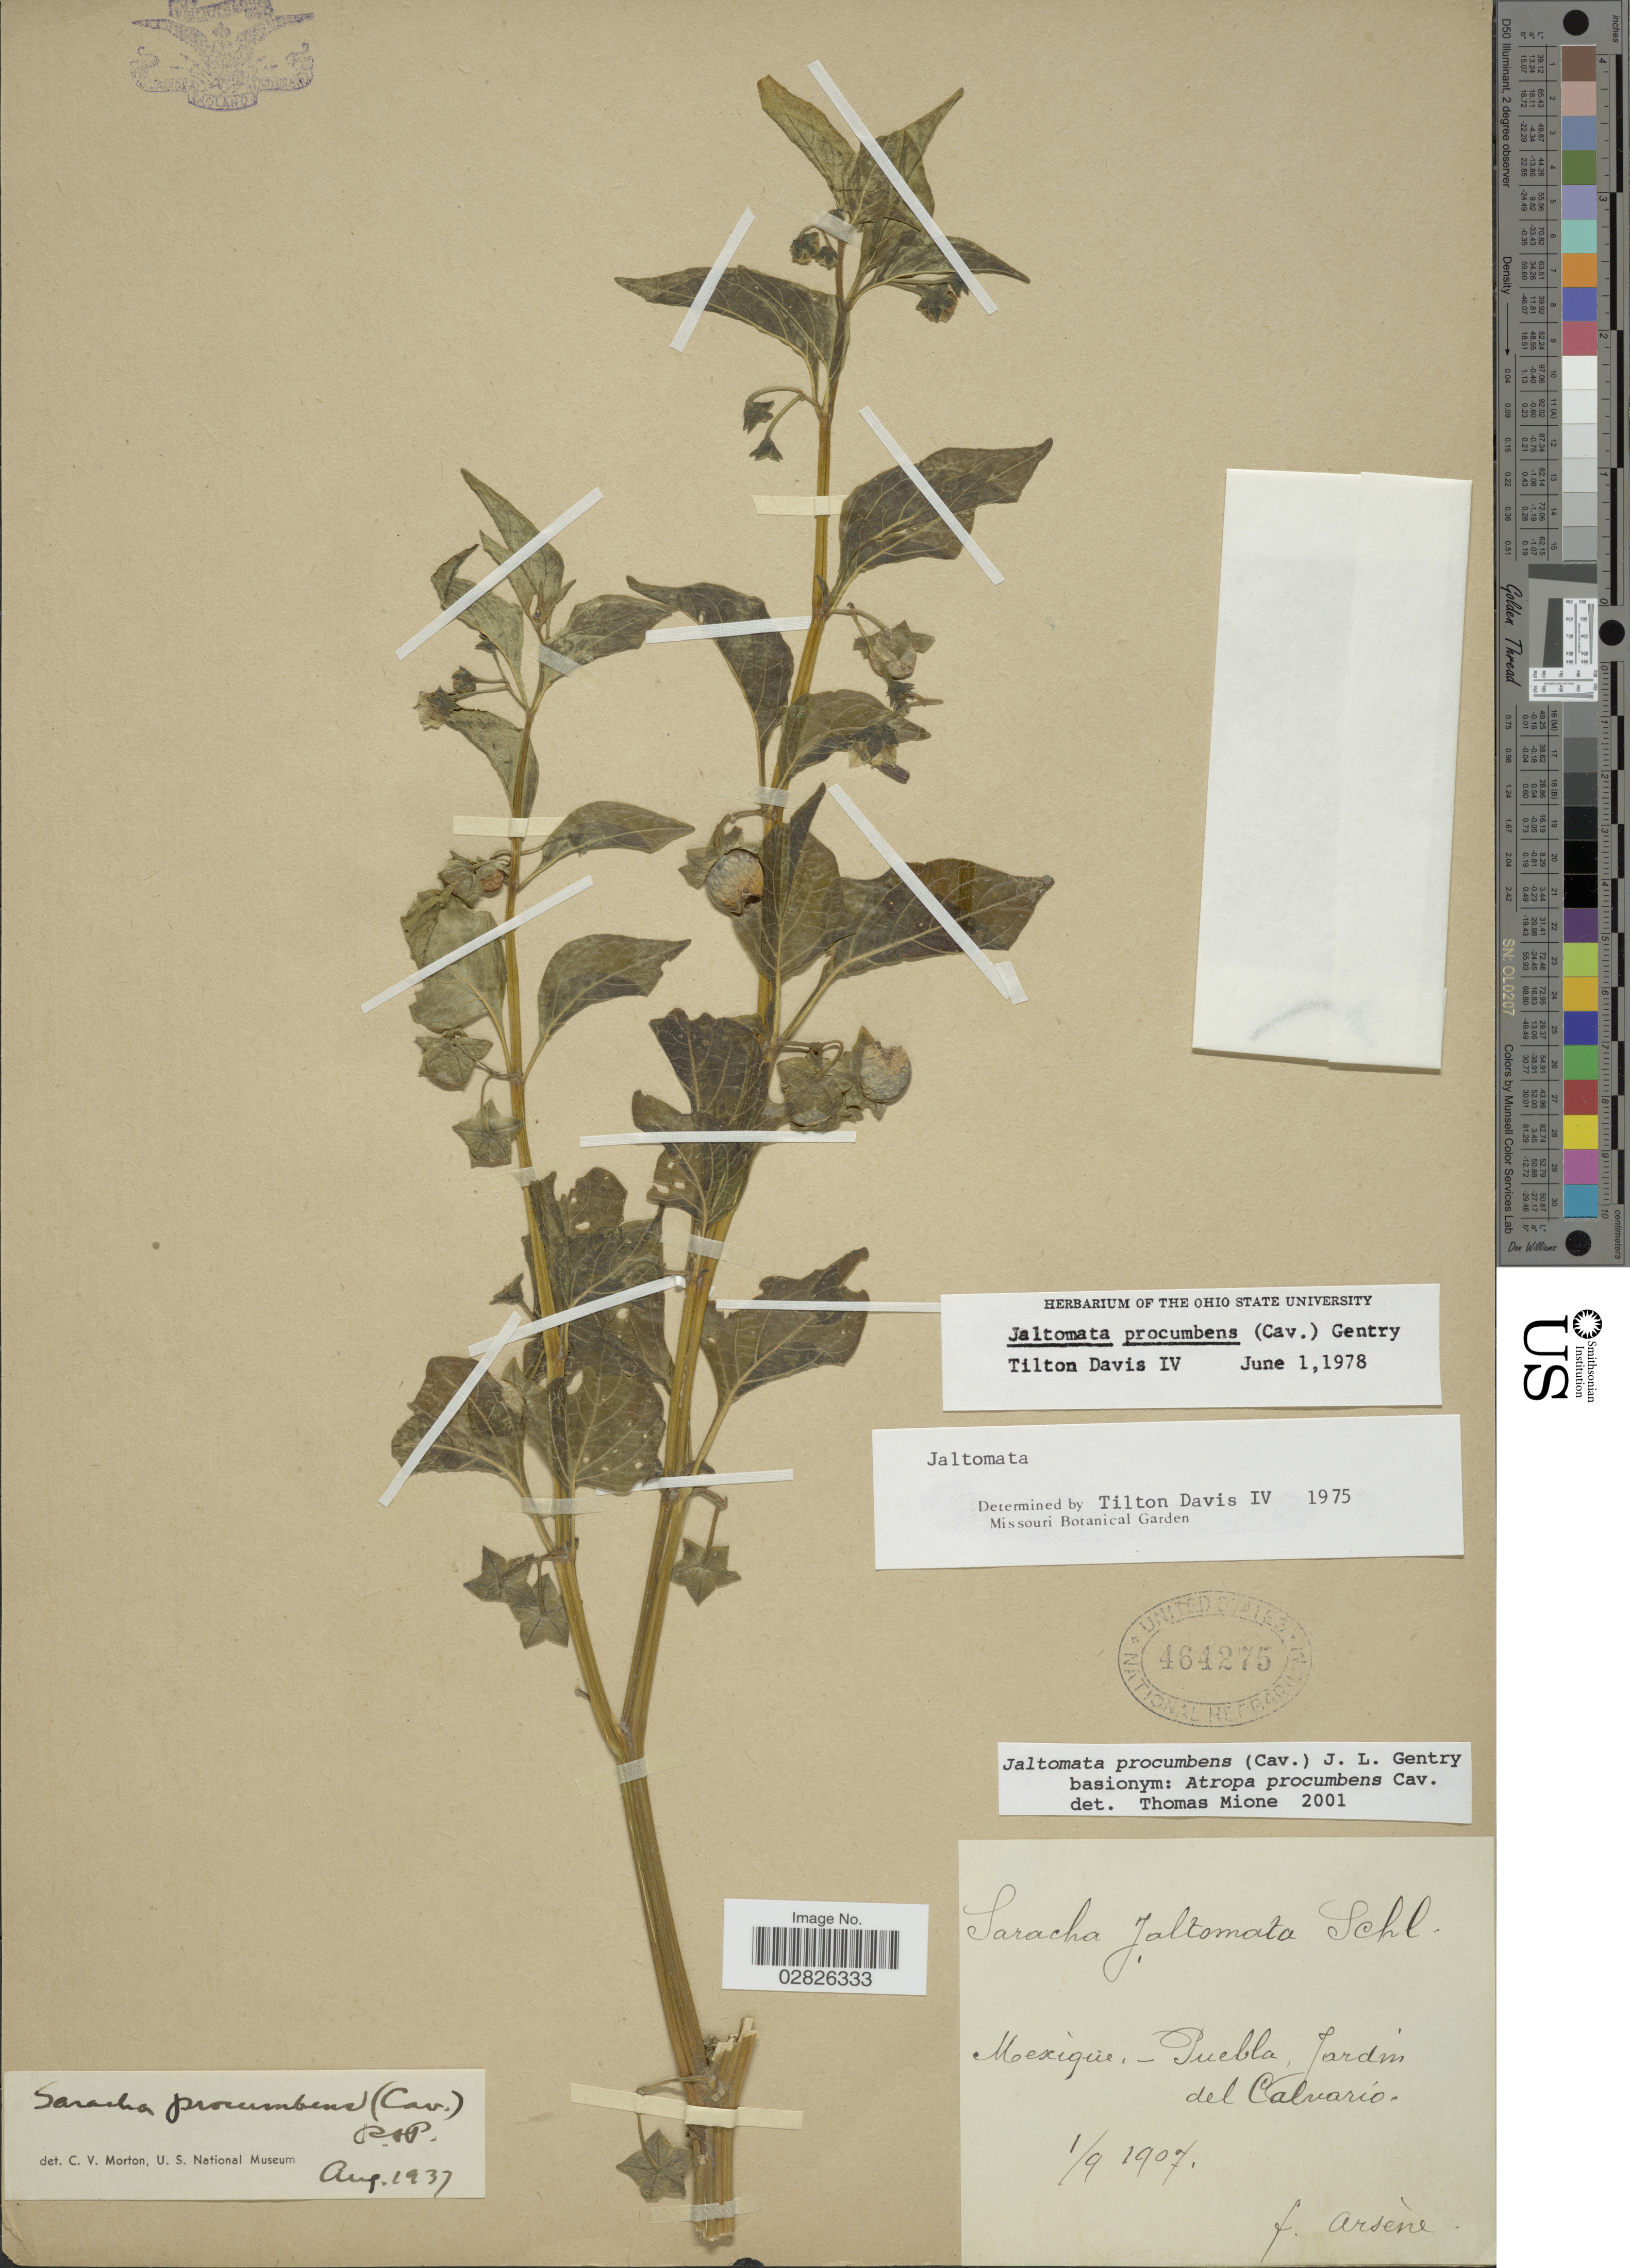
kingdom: Plantae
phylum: Tracheophyta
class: Magnoliopsida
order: Solanales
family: Solanaceae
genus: Jaltomata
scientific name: Jaltomata procumbens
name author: (Cav.) J.L. Gentry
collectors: F. Arsène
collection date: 1907-09-01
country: Mexico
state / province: Puebla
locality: Jardin del Calvarío.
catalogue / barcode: US 464275